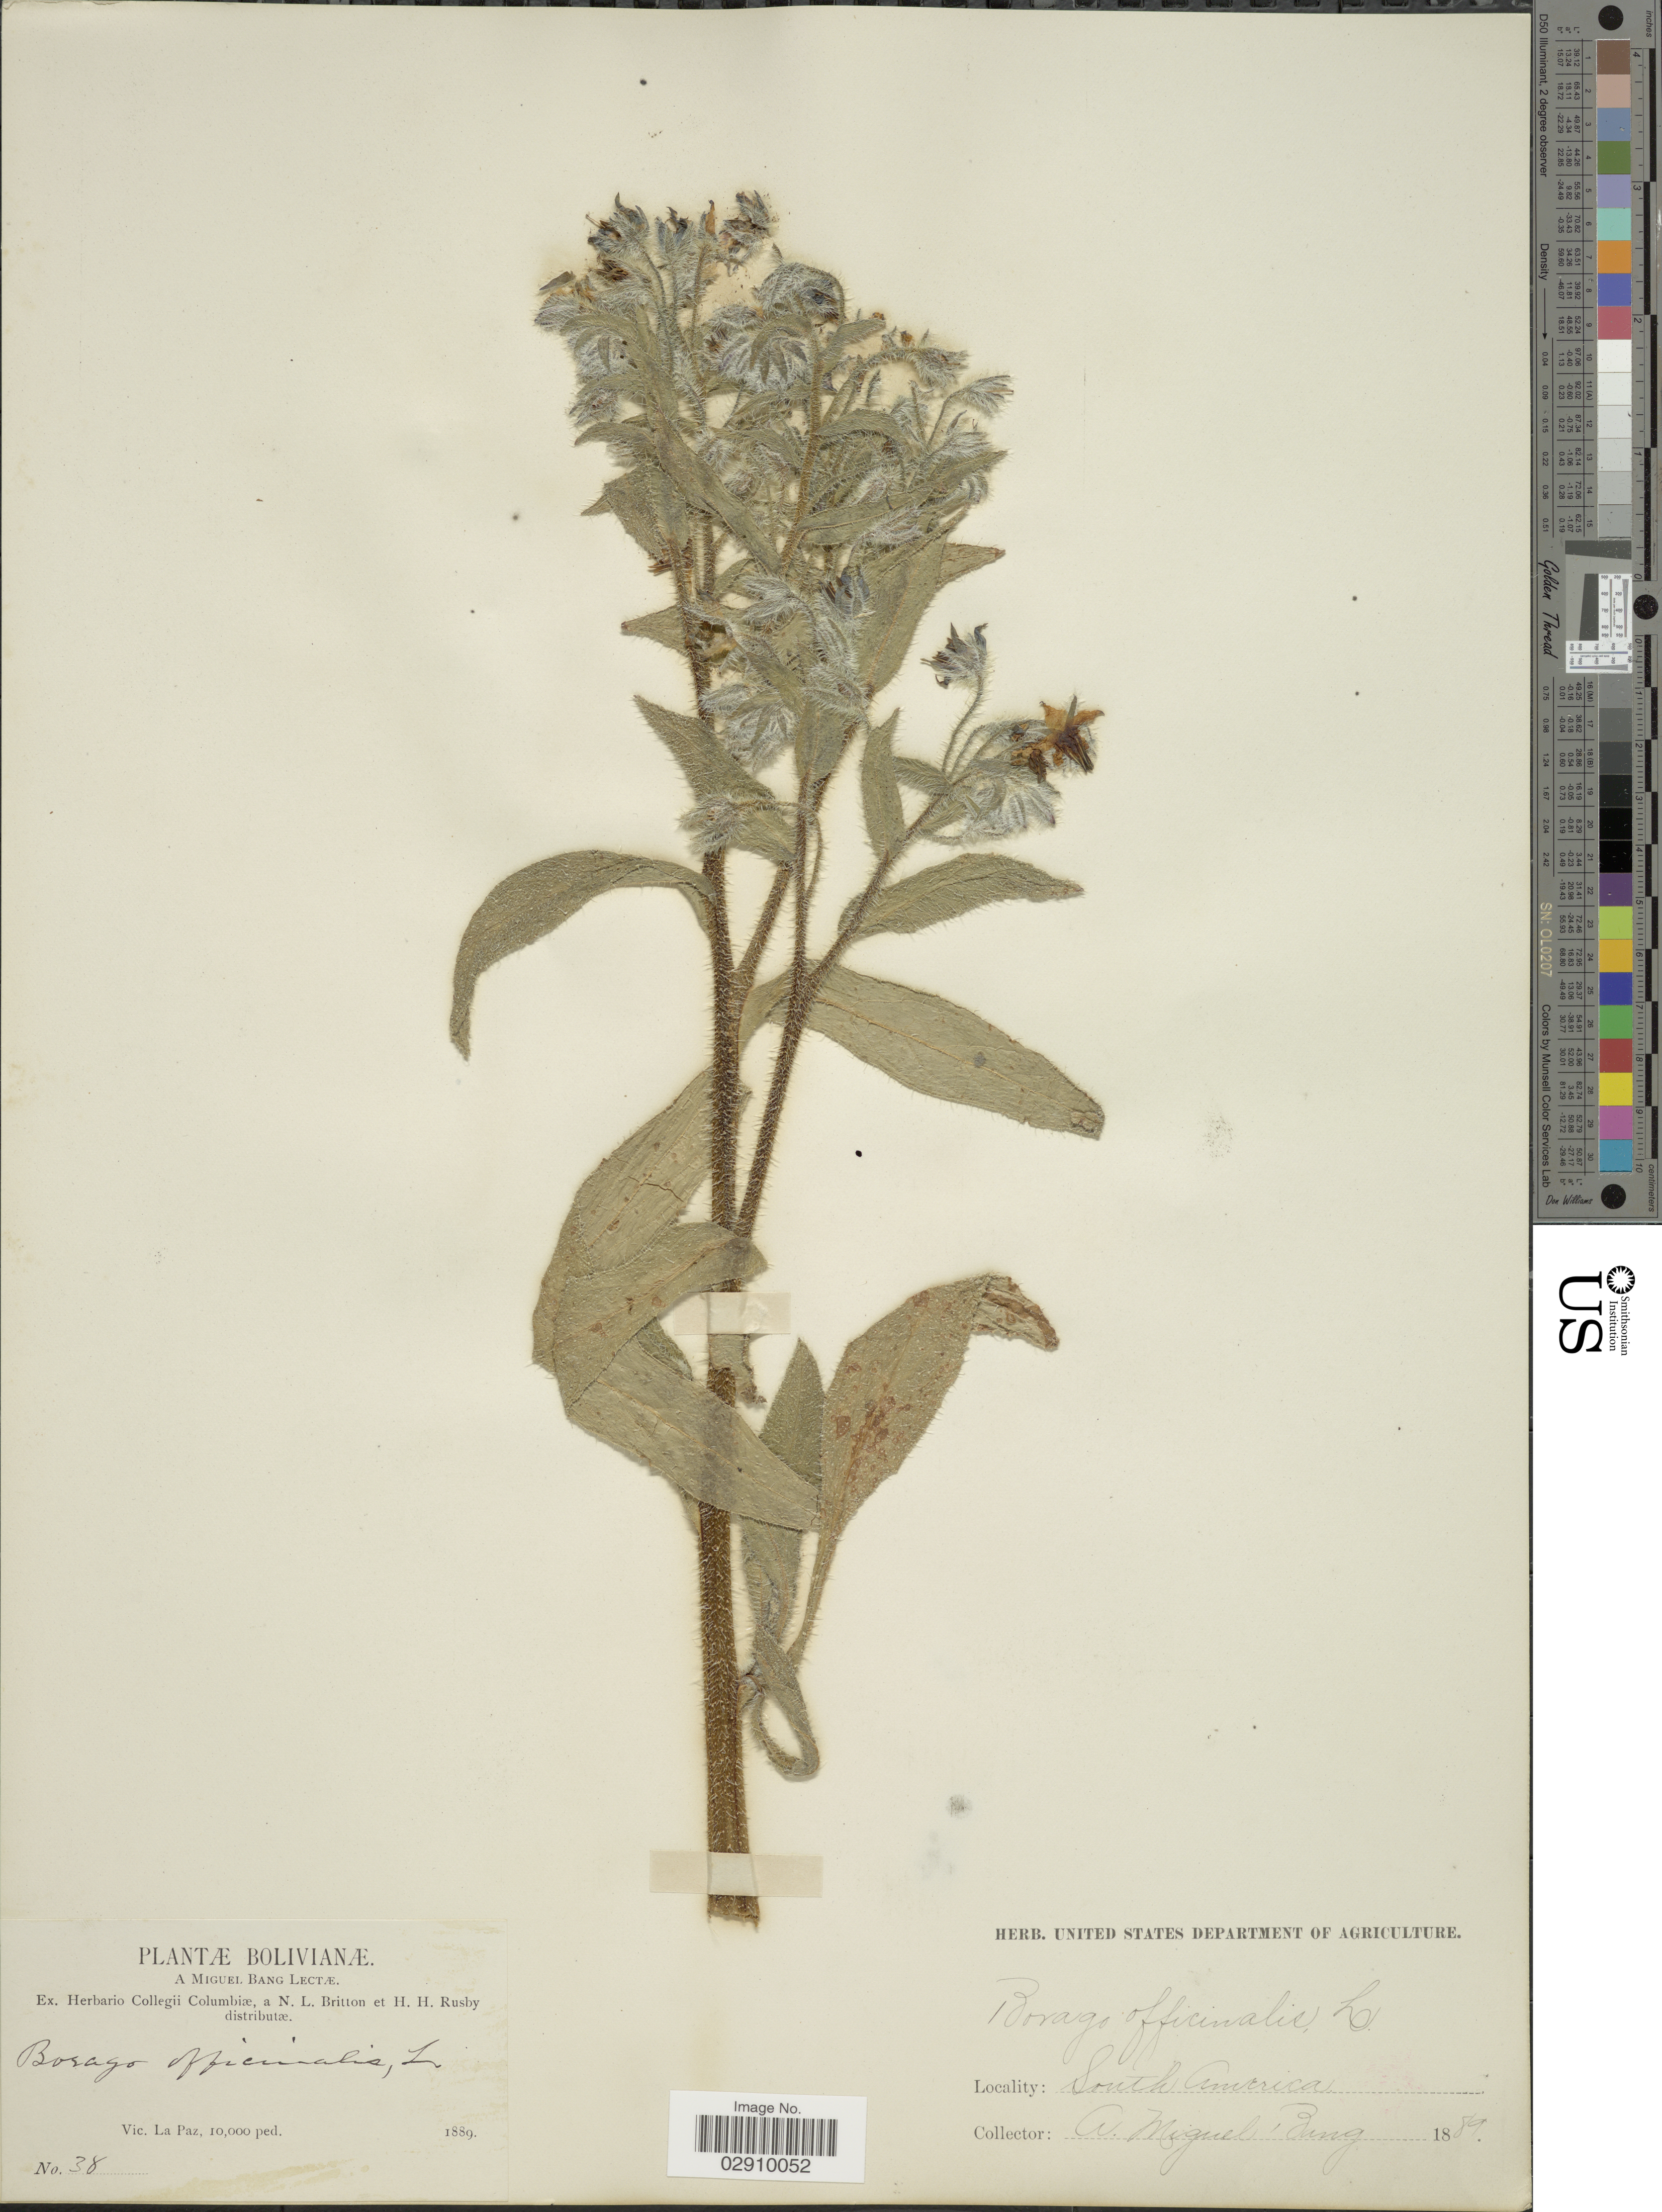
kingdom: Plantae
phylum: Tracheophyta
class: Magnoliopsida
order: Boraginales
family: Boraginaceae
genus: Borago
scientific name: Borago officinalis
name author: L.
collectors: M. Bang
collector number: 38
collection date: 1889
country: Bolivia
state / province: La Paz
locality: Vic. La Paz.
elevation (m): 3048